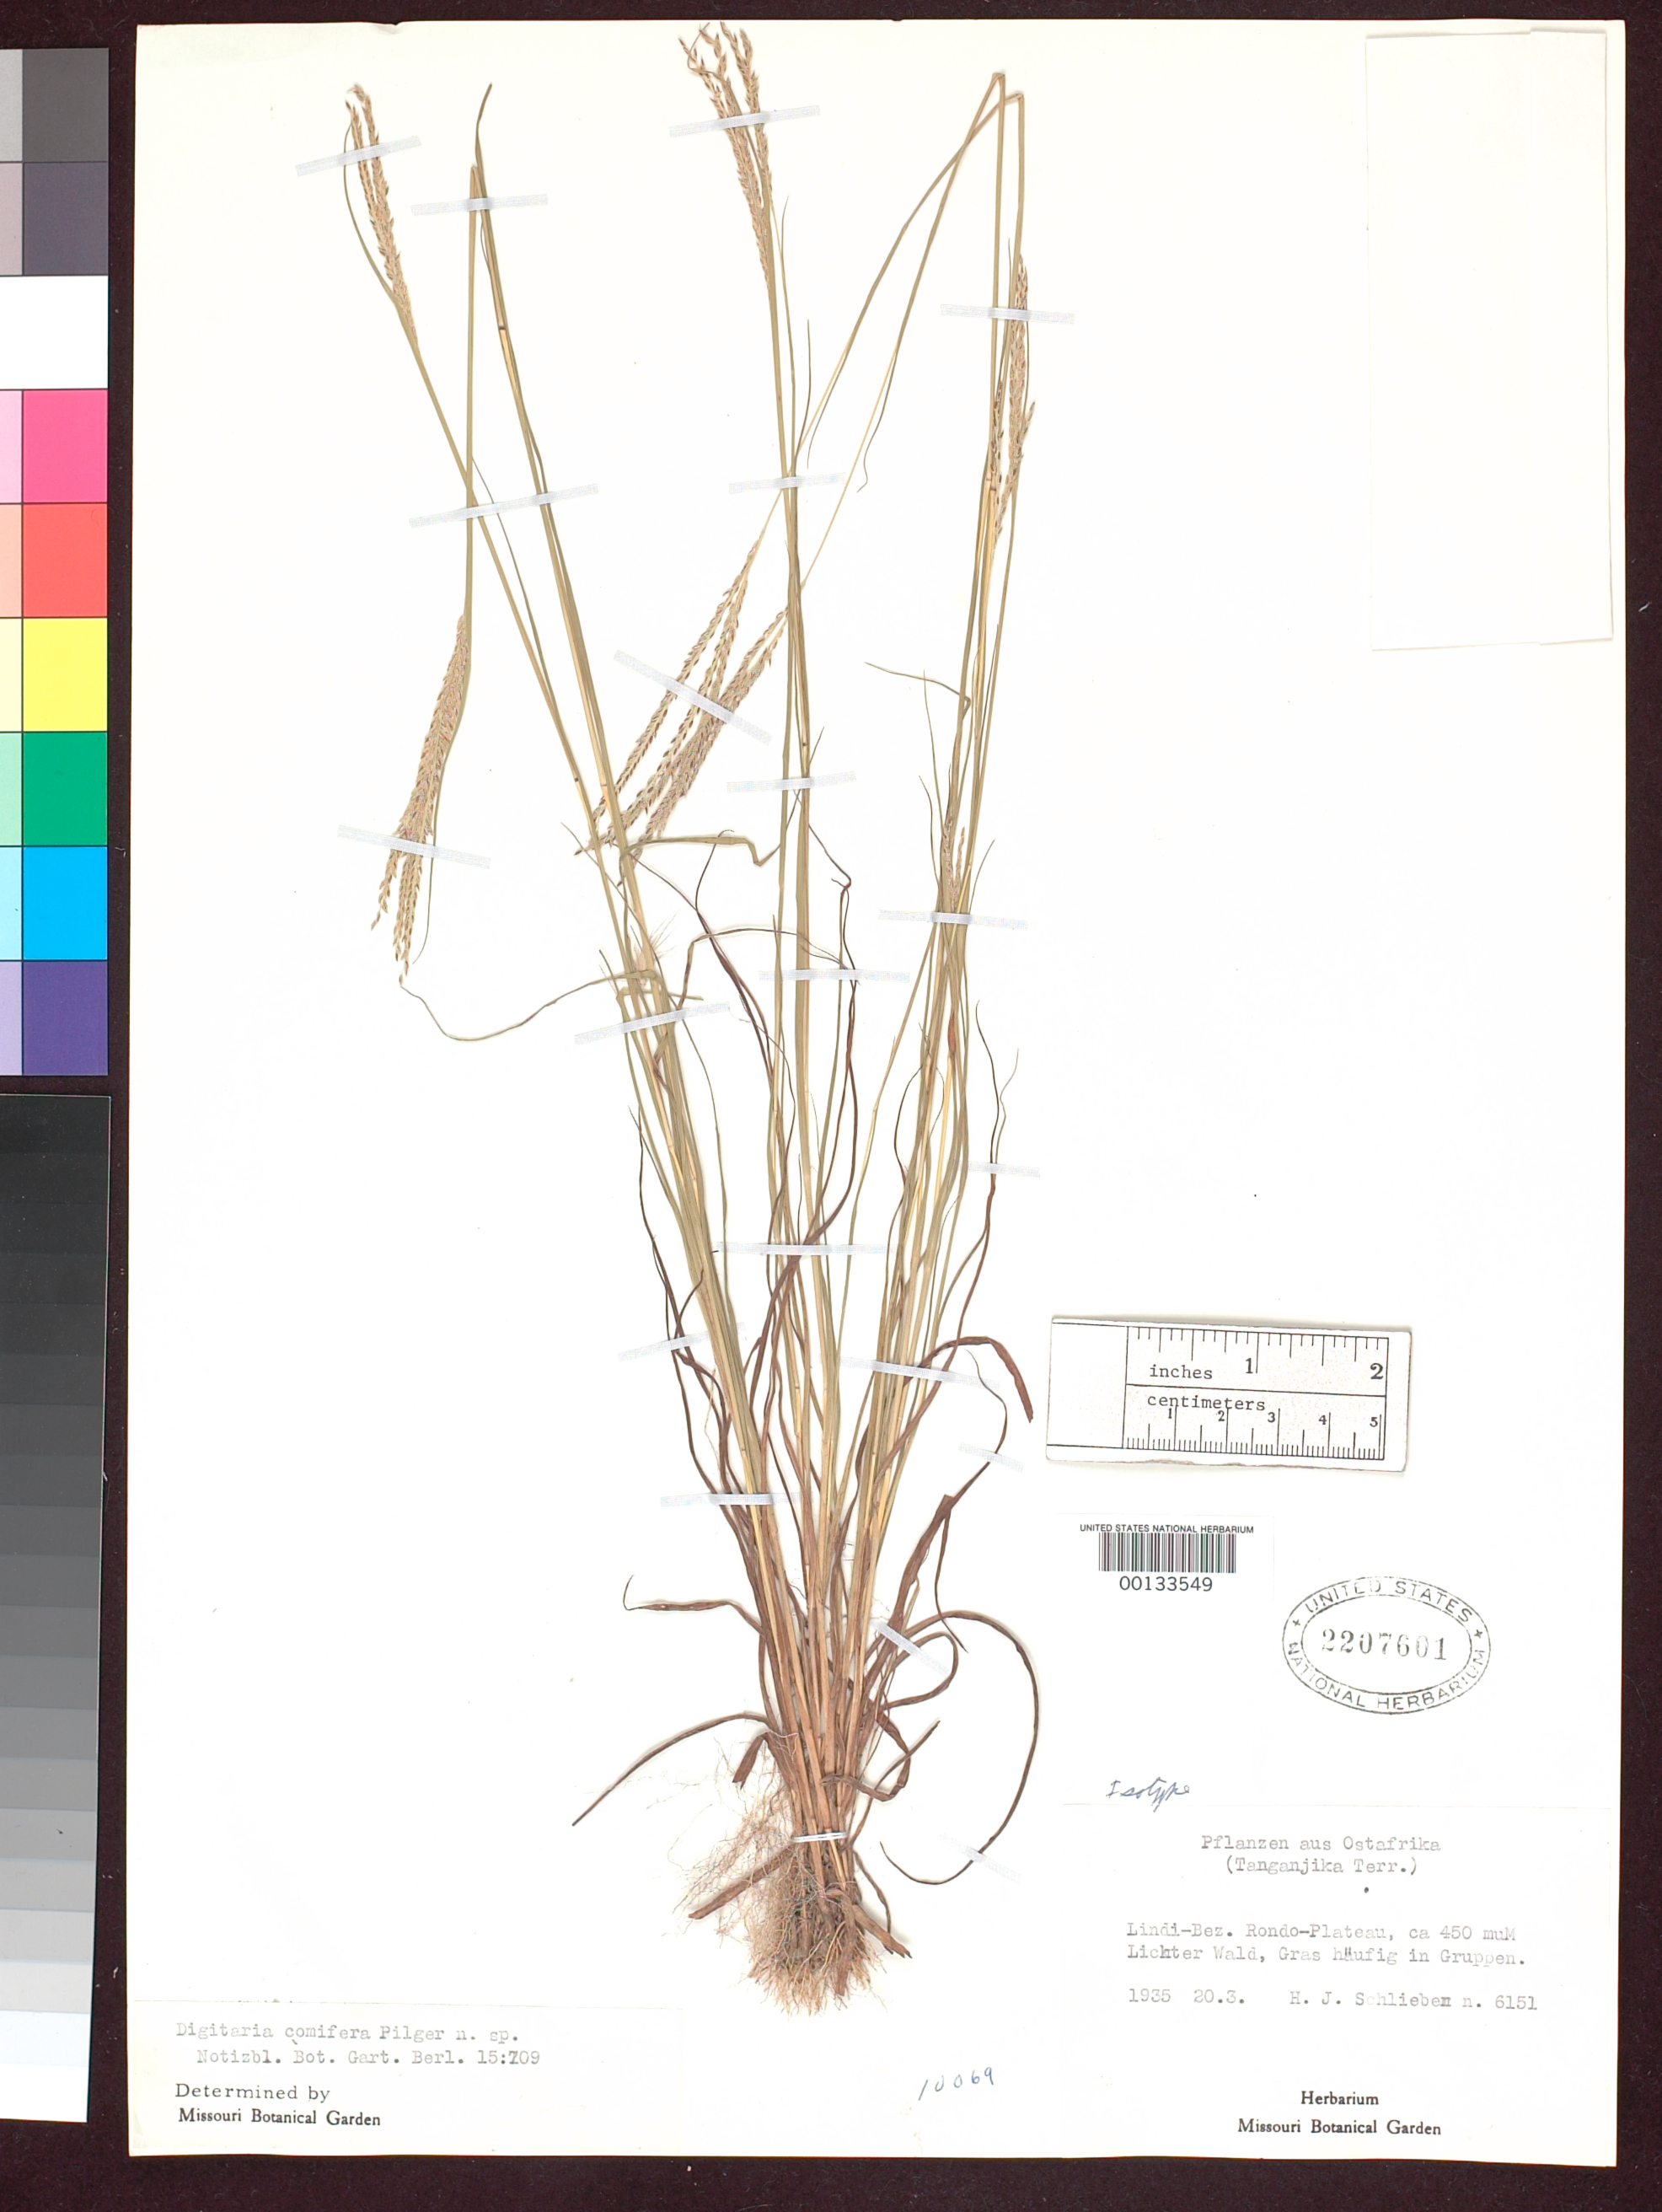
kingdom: Plantae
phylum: Tracheophyta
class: Liliopsida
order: Poales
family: Poaceae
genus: Digitaria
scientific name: Digitaria comifera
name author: Pilg.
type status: Isotype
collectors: H. J. Schlieben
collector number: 6151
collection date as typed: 20 Mar 1931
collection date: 1931-03-20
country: Tanzania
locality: Bezirk-lindi Rondo-plateau, ca 450 mum lichter wald, gras haufig in Gruppen.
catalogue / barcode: US 2207601